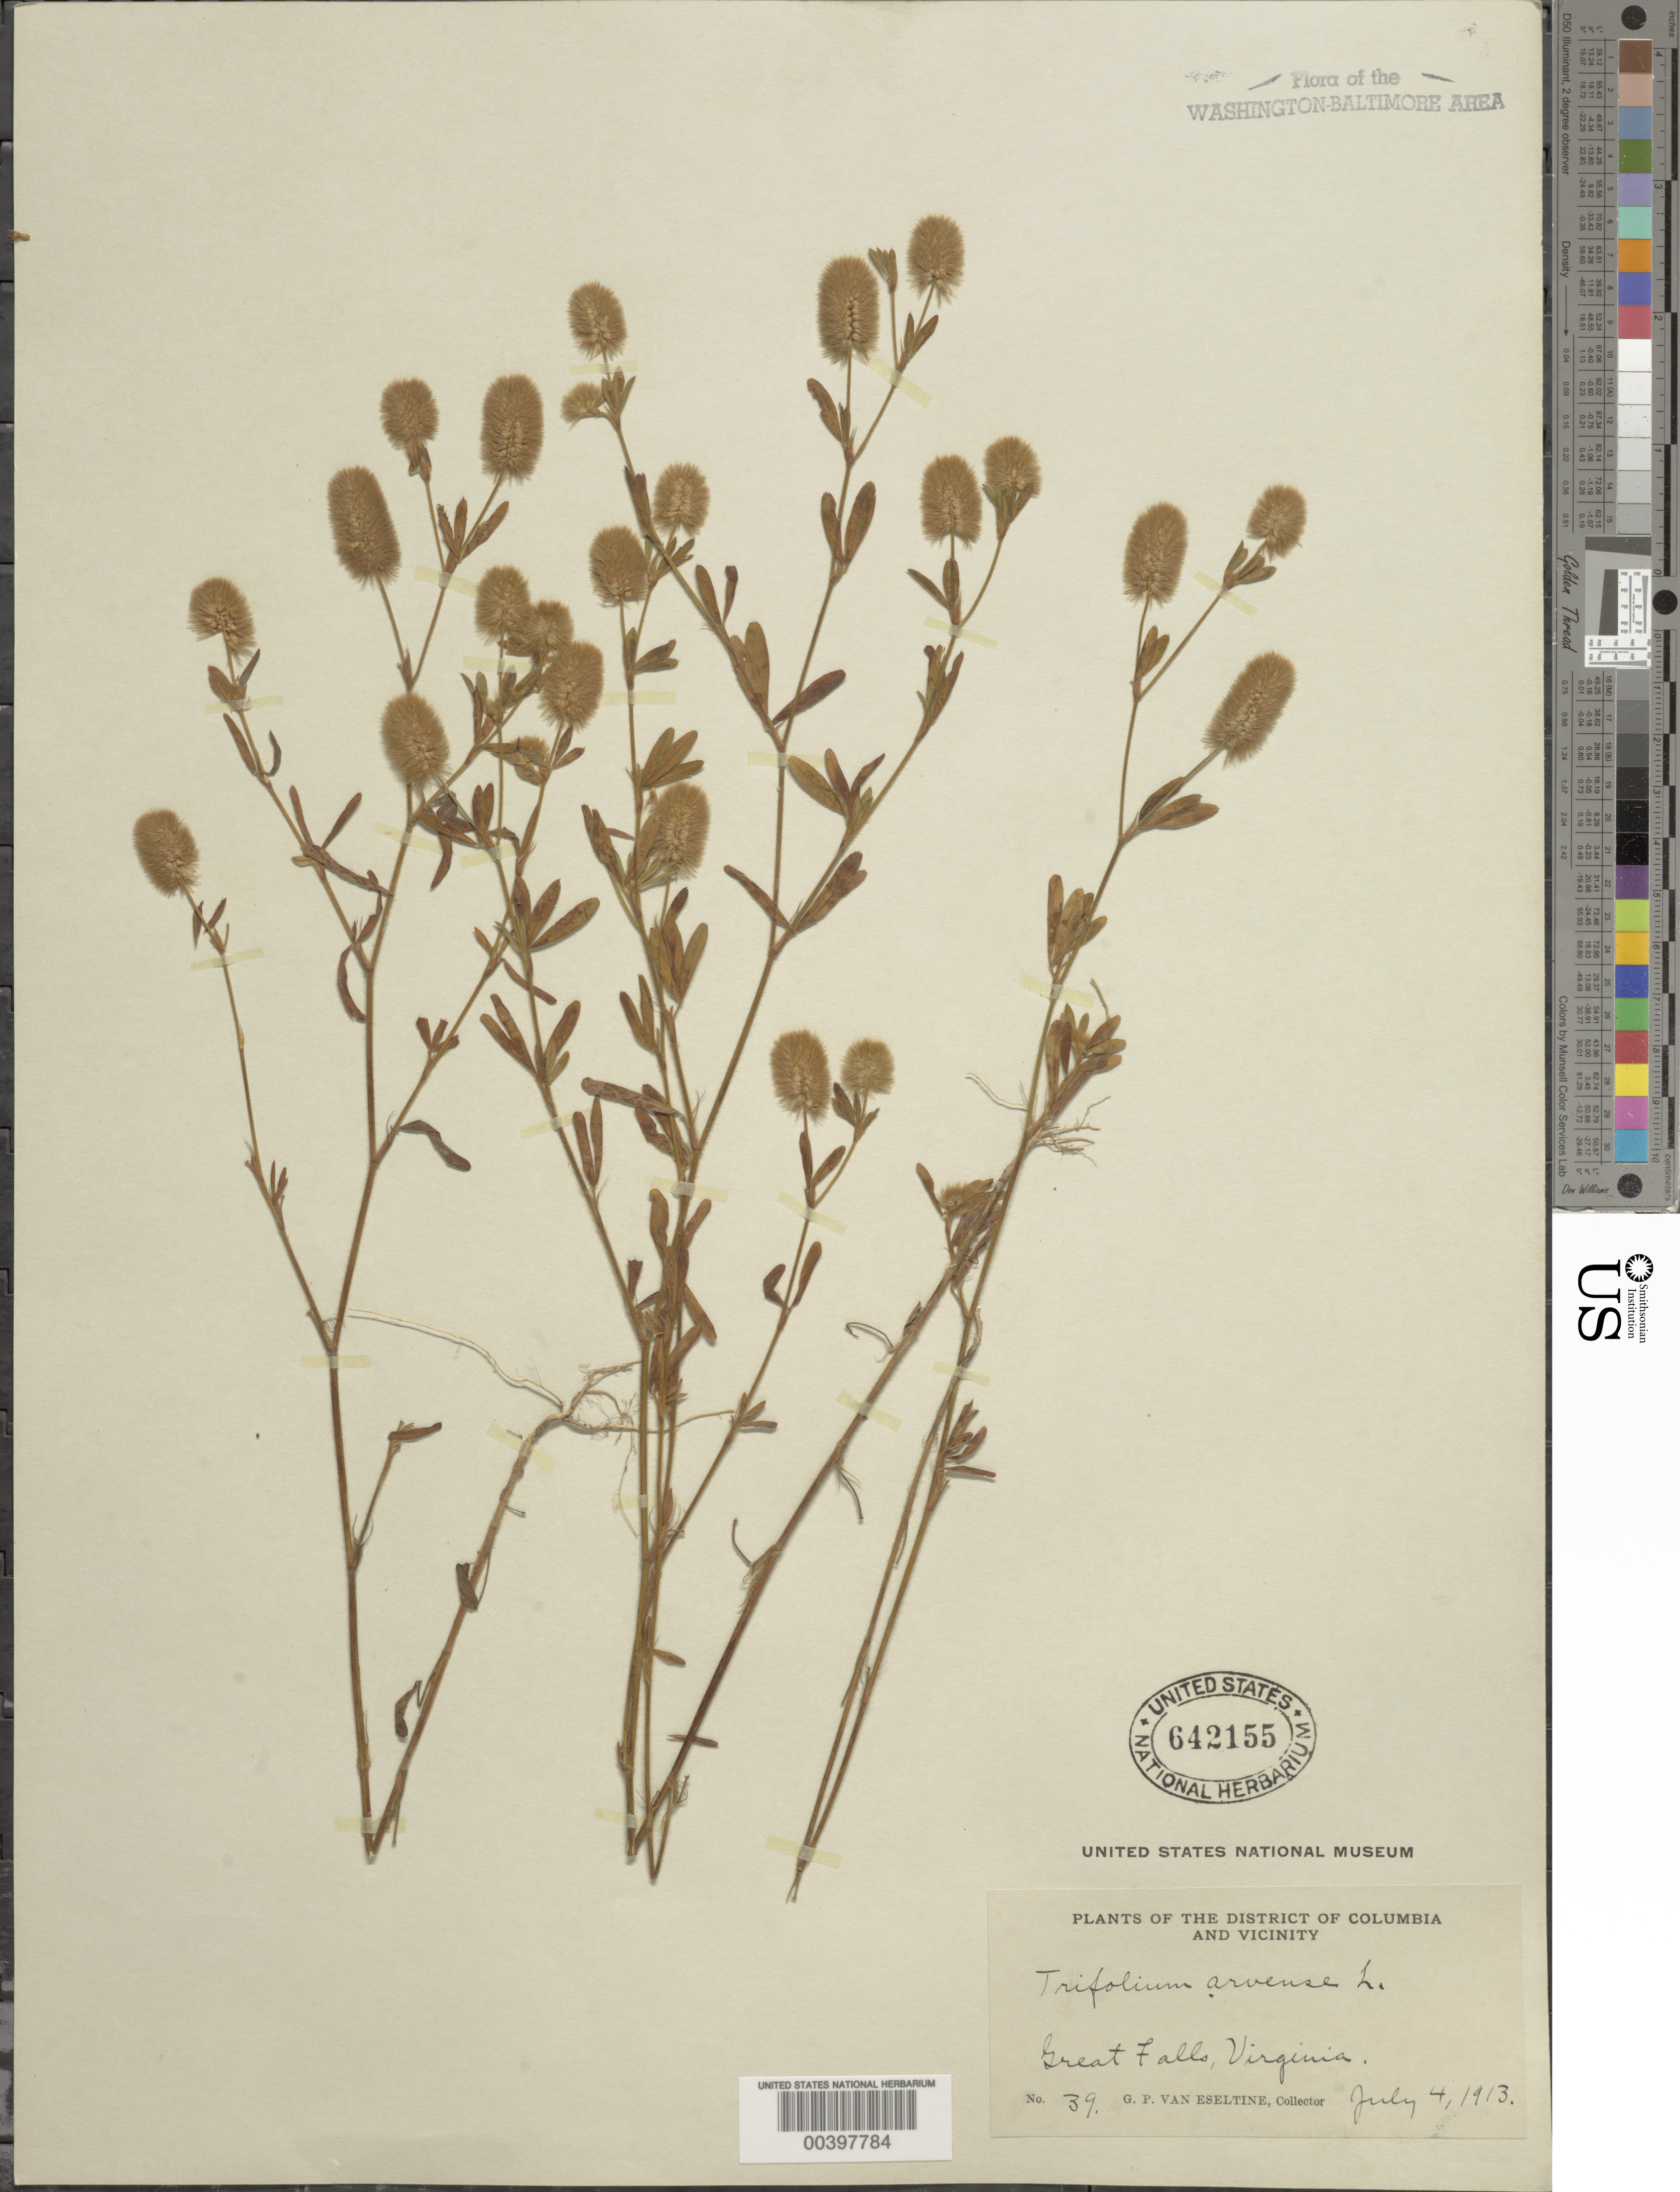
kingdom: Plantae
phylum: Tracheophyta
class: Magnoliopsida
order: Fabales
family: Fabaceae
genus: Trifolium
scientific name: Trifolium arvense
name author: L.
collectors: G. P. Van Eseltine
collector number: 39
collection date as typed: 04 Jul 1913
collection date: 1913-07-04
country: United States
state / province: Virginia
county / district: Fairfax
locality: Great Falls C. and O. Canal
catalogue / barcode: US 642155